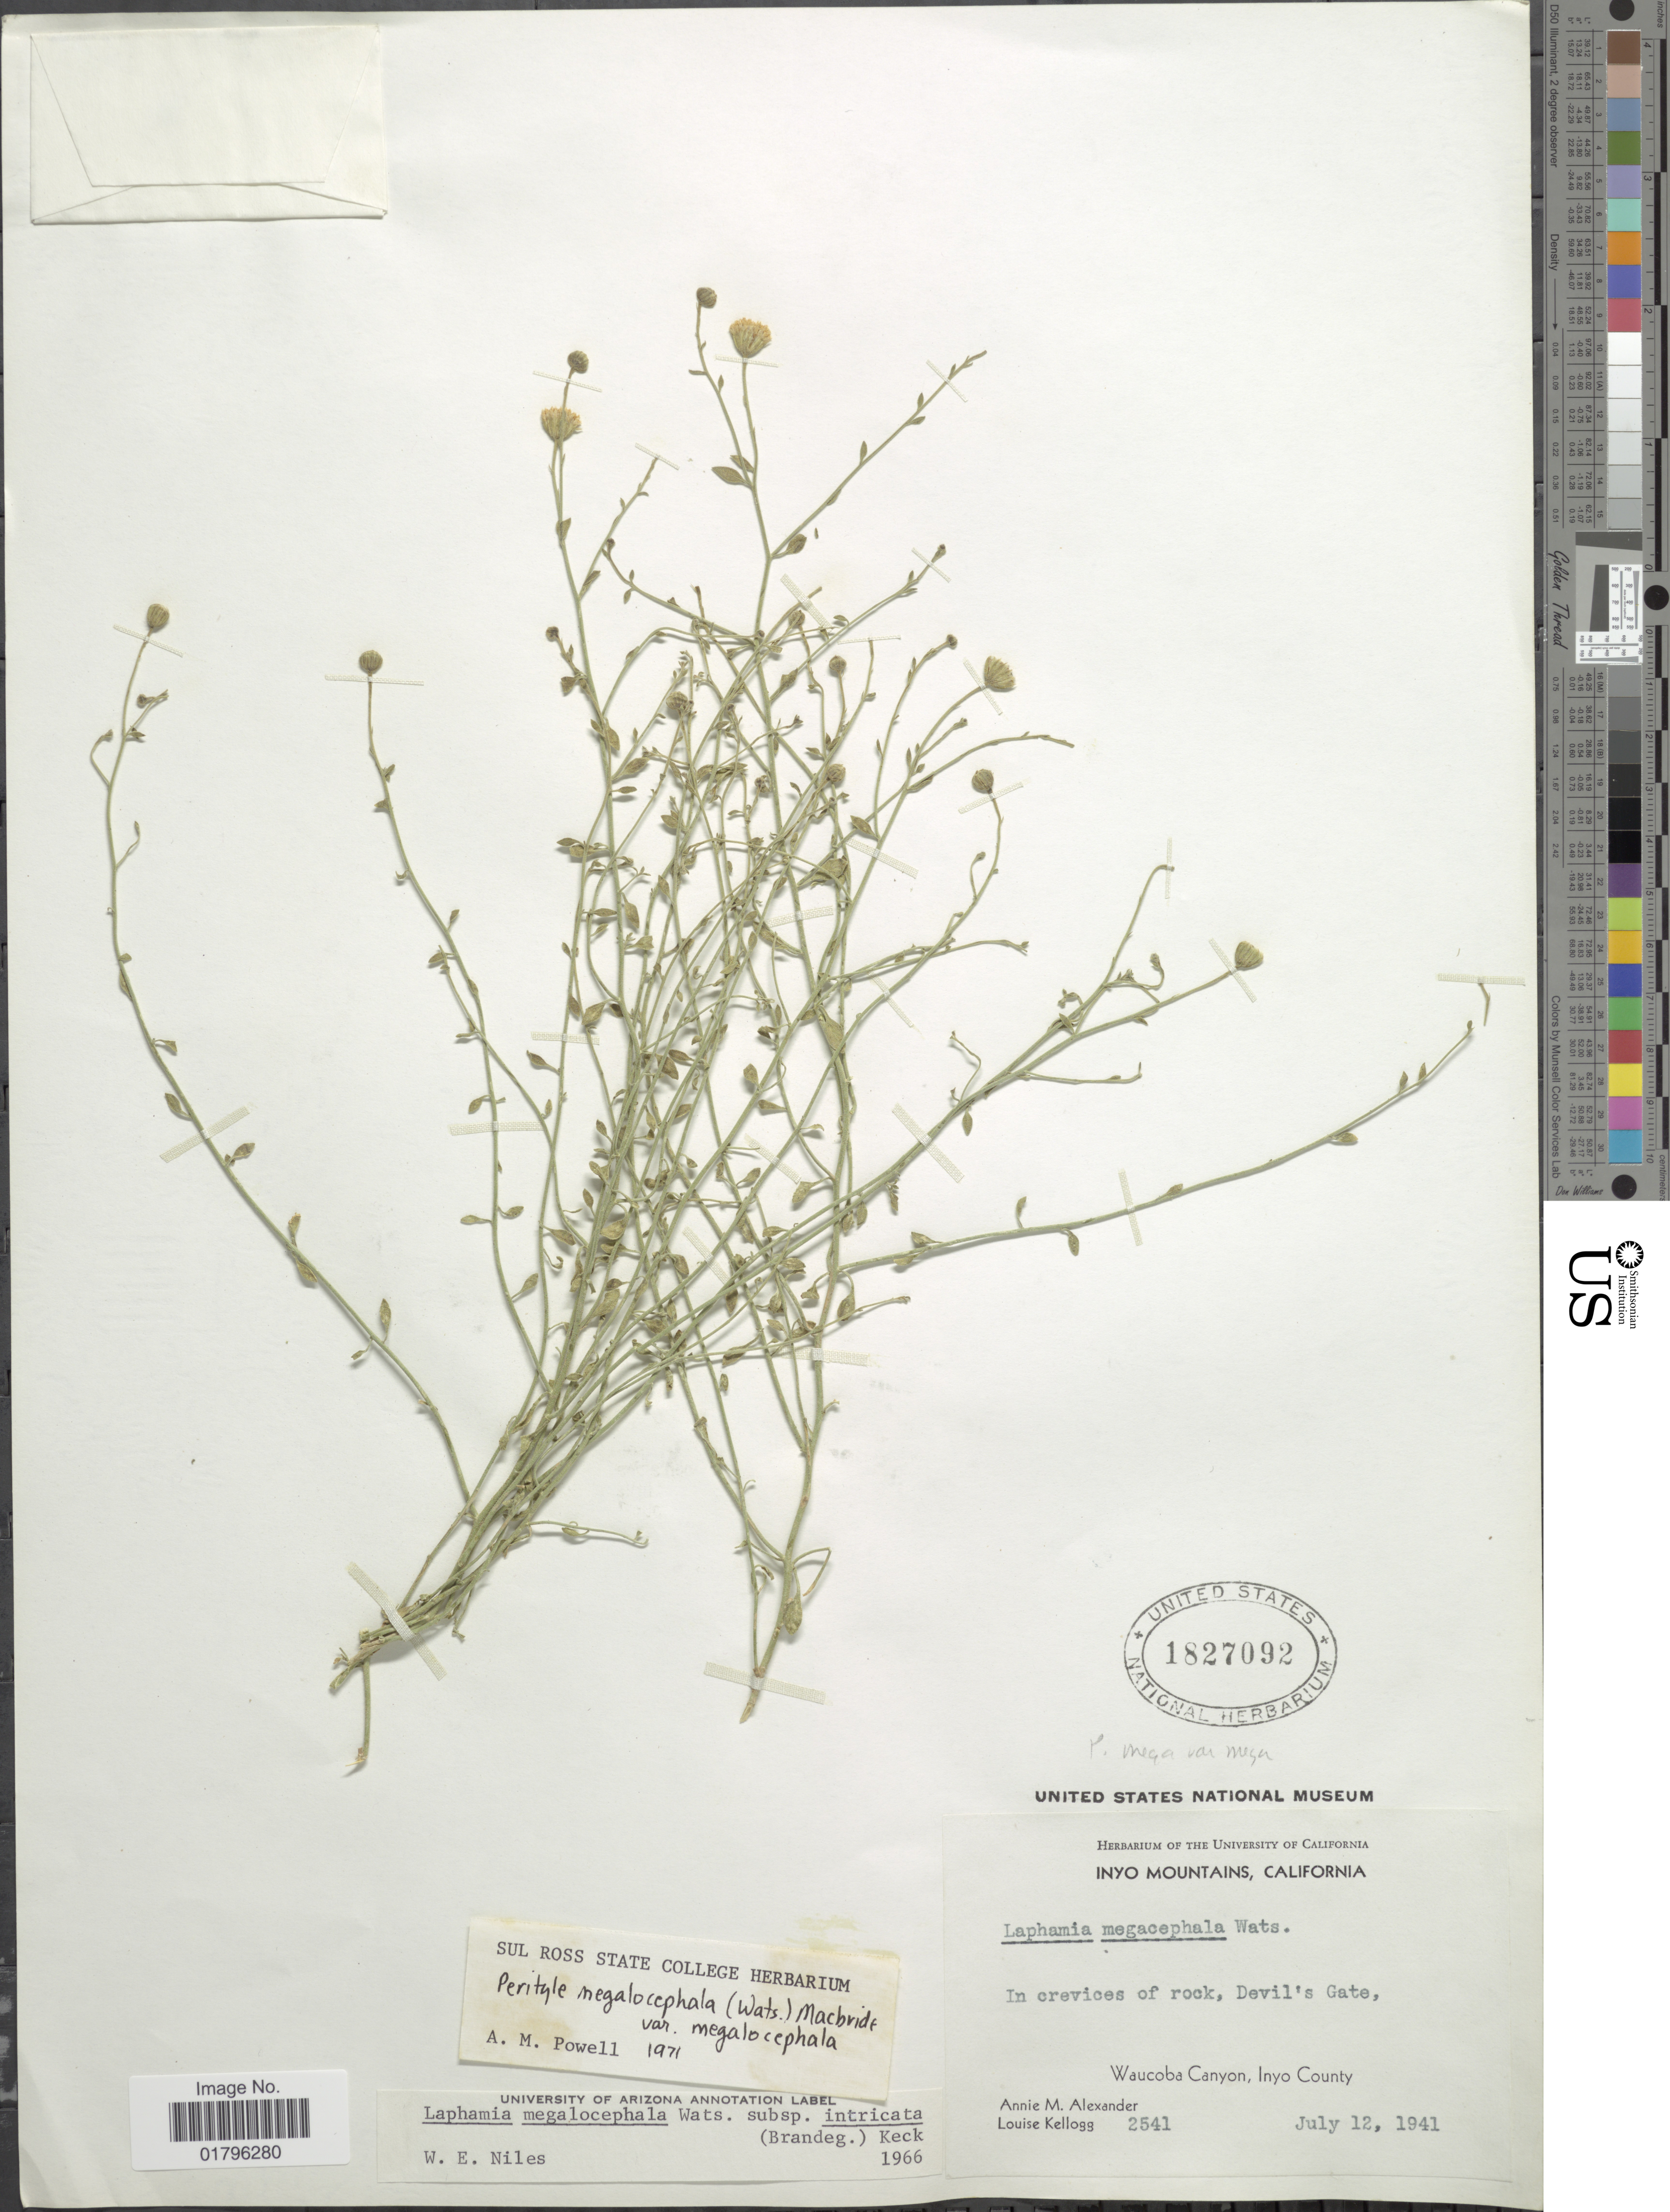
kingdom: Plantae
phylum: Tracheophyta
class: Magnoliopsida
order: Asterales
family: Asteraceae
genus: Perityle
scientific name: Perityle megalocephala var. megalocephala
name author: (S. Watson) J.F. Macbr.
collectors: A. M. Alexander & L. Kellogg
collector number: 2541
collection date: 1941-07-12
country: United States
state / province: California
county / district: Inyo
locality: Inyo Mountains, Devil's Gate, Waucoba Canyon, Inyo County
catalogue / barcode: US 1827092